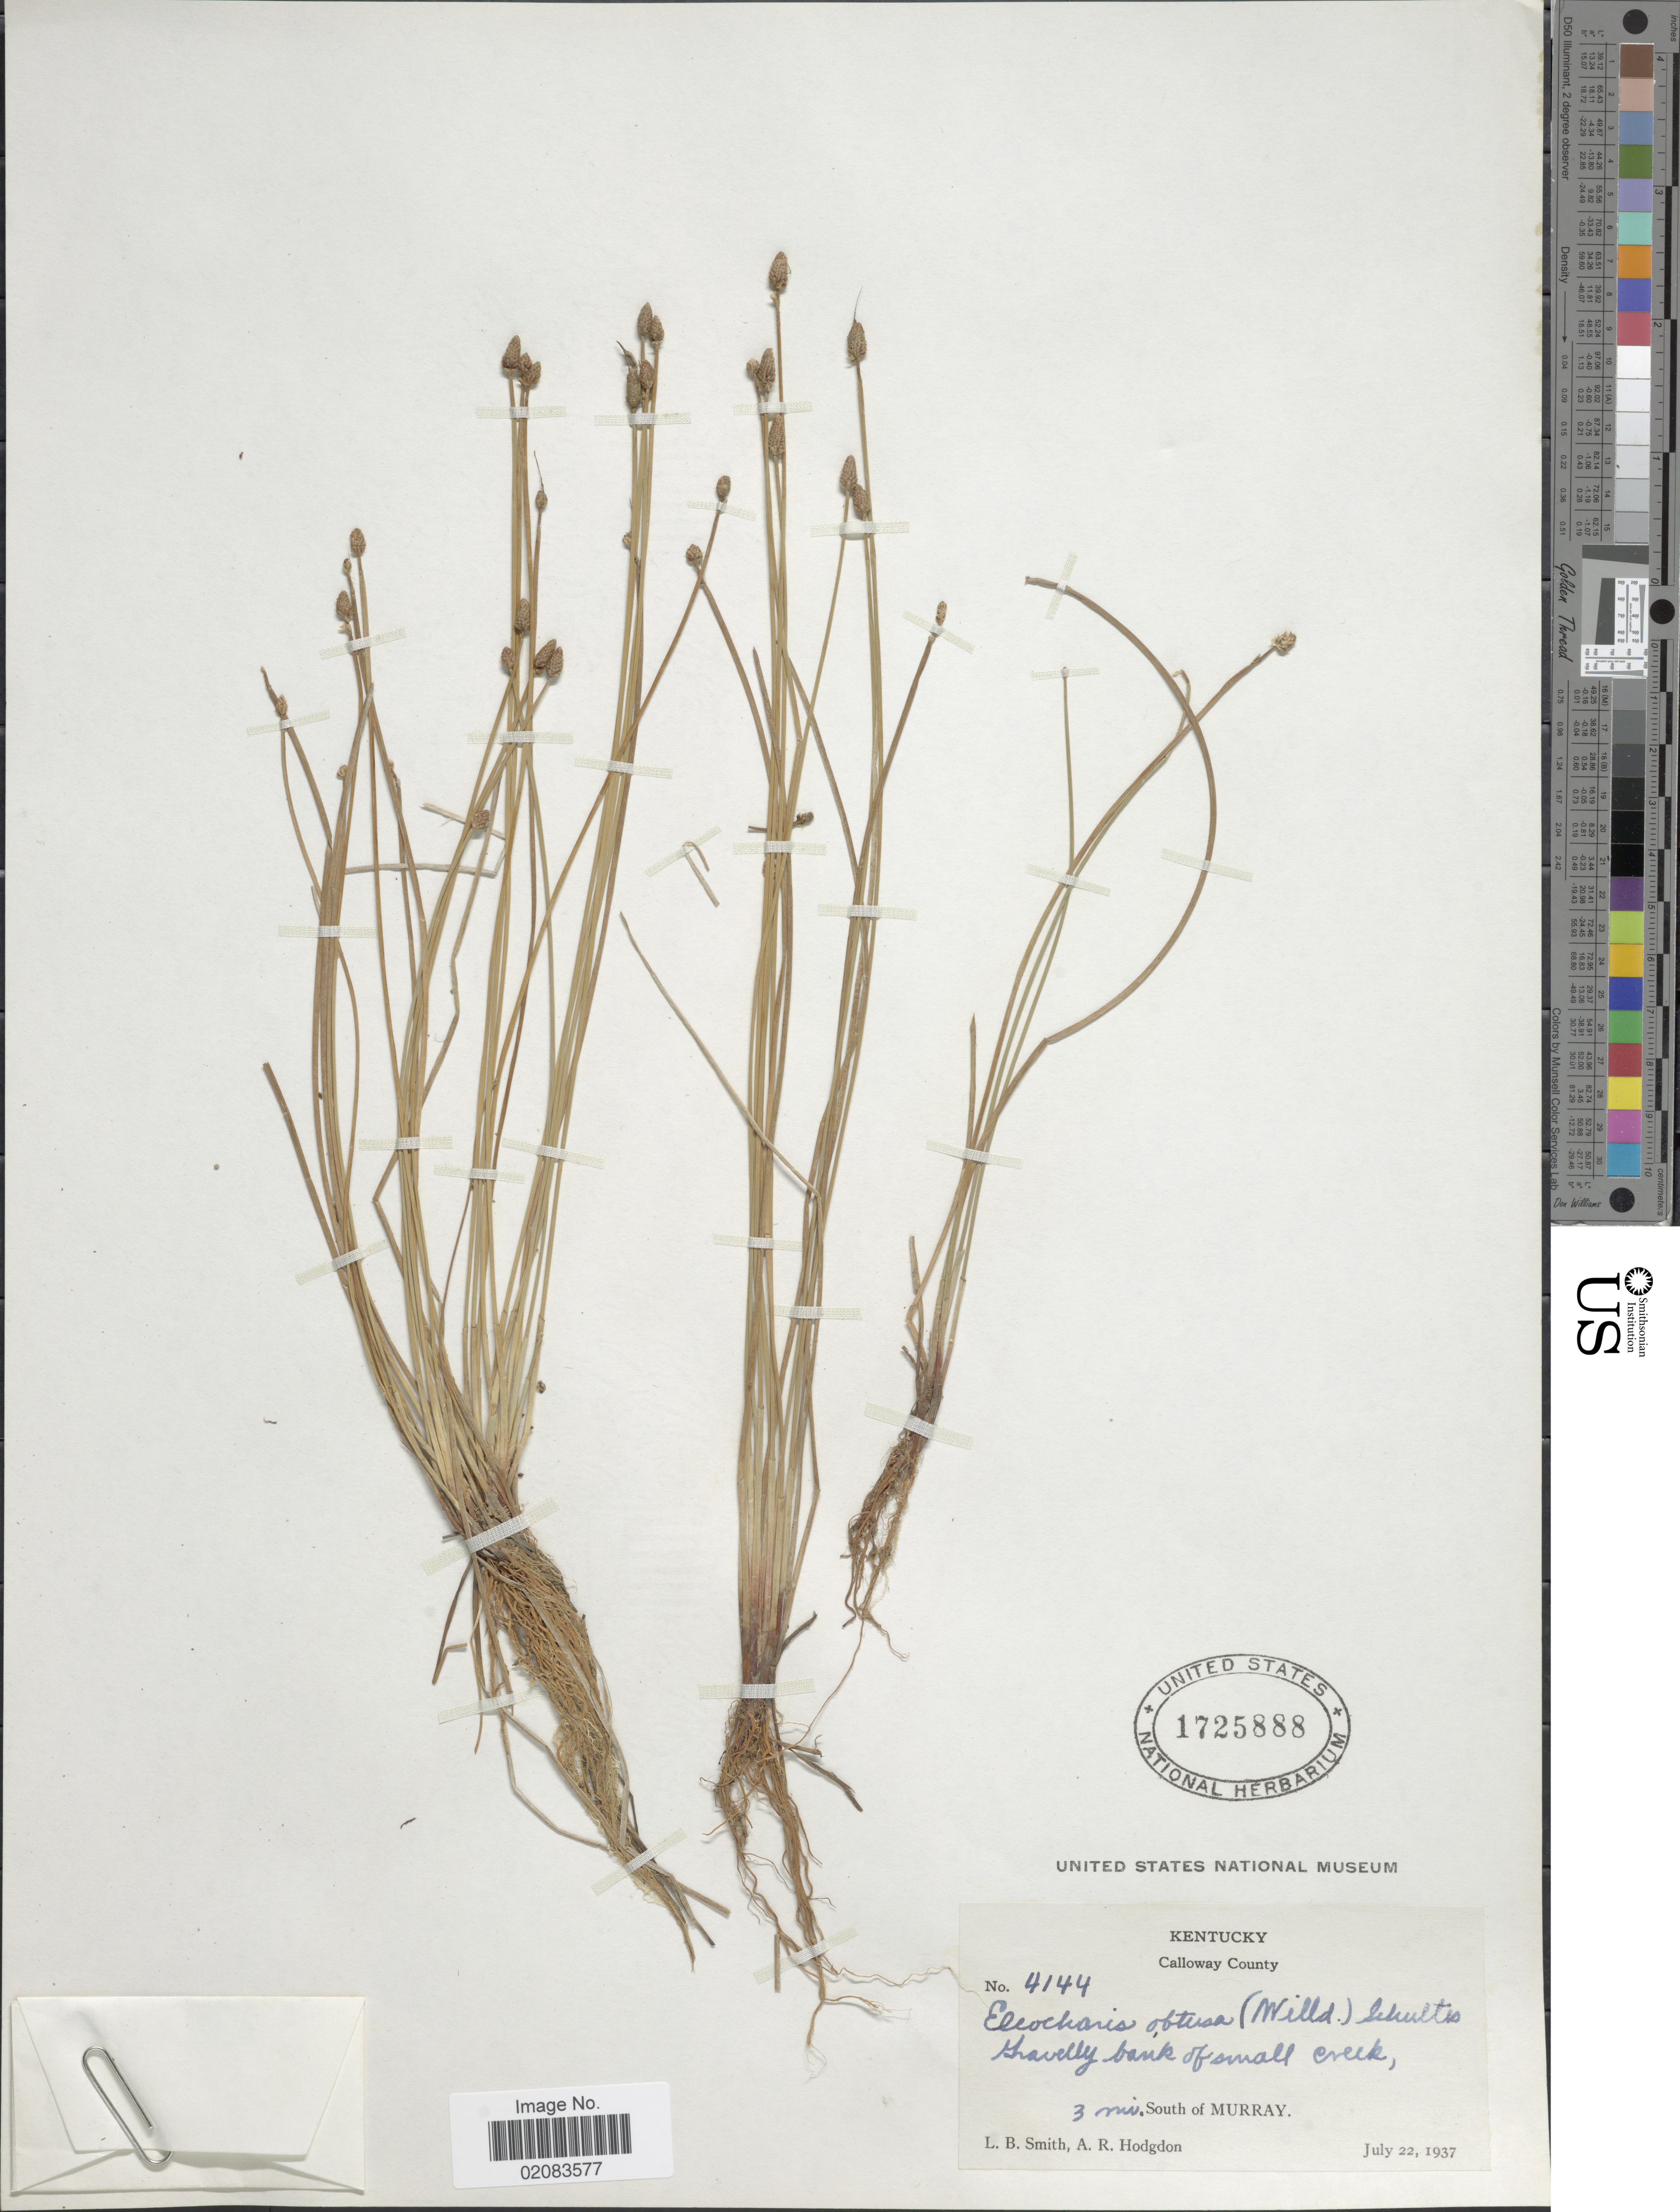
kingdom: Plantae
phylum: Tracheophyta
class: Liliopsida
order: Poales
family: Cyperaceae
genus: Eleocharis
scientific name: Eleocharis obtusa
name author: (Willd.) Schult.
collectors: L. Smith & A. R. Hodgdon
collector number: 4144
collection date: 1937-07-22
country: United States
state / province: Kentucky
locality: Calloway County, 3 mi. south of Murray, Gravelly bank of small creek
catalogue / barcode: US 1725888